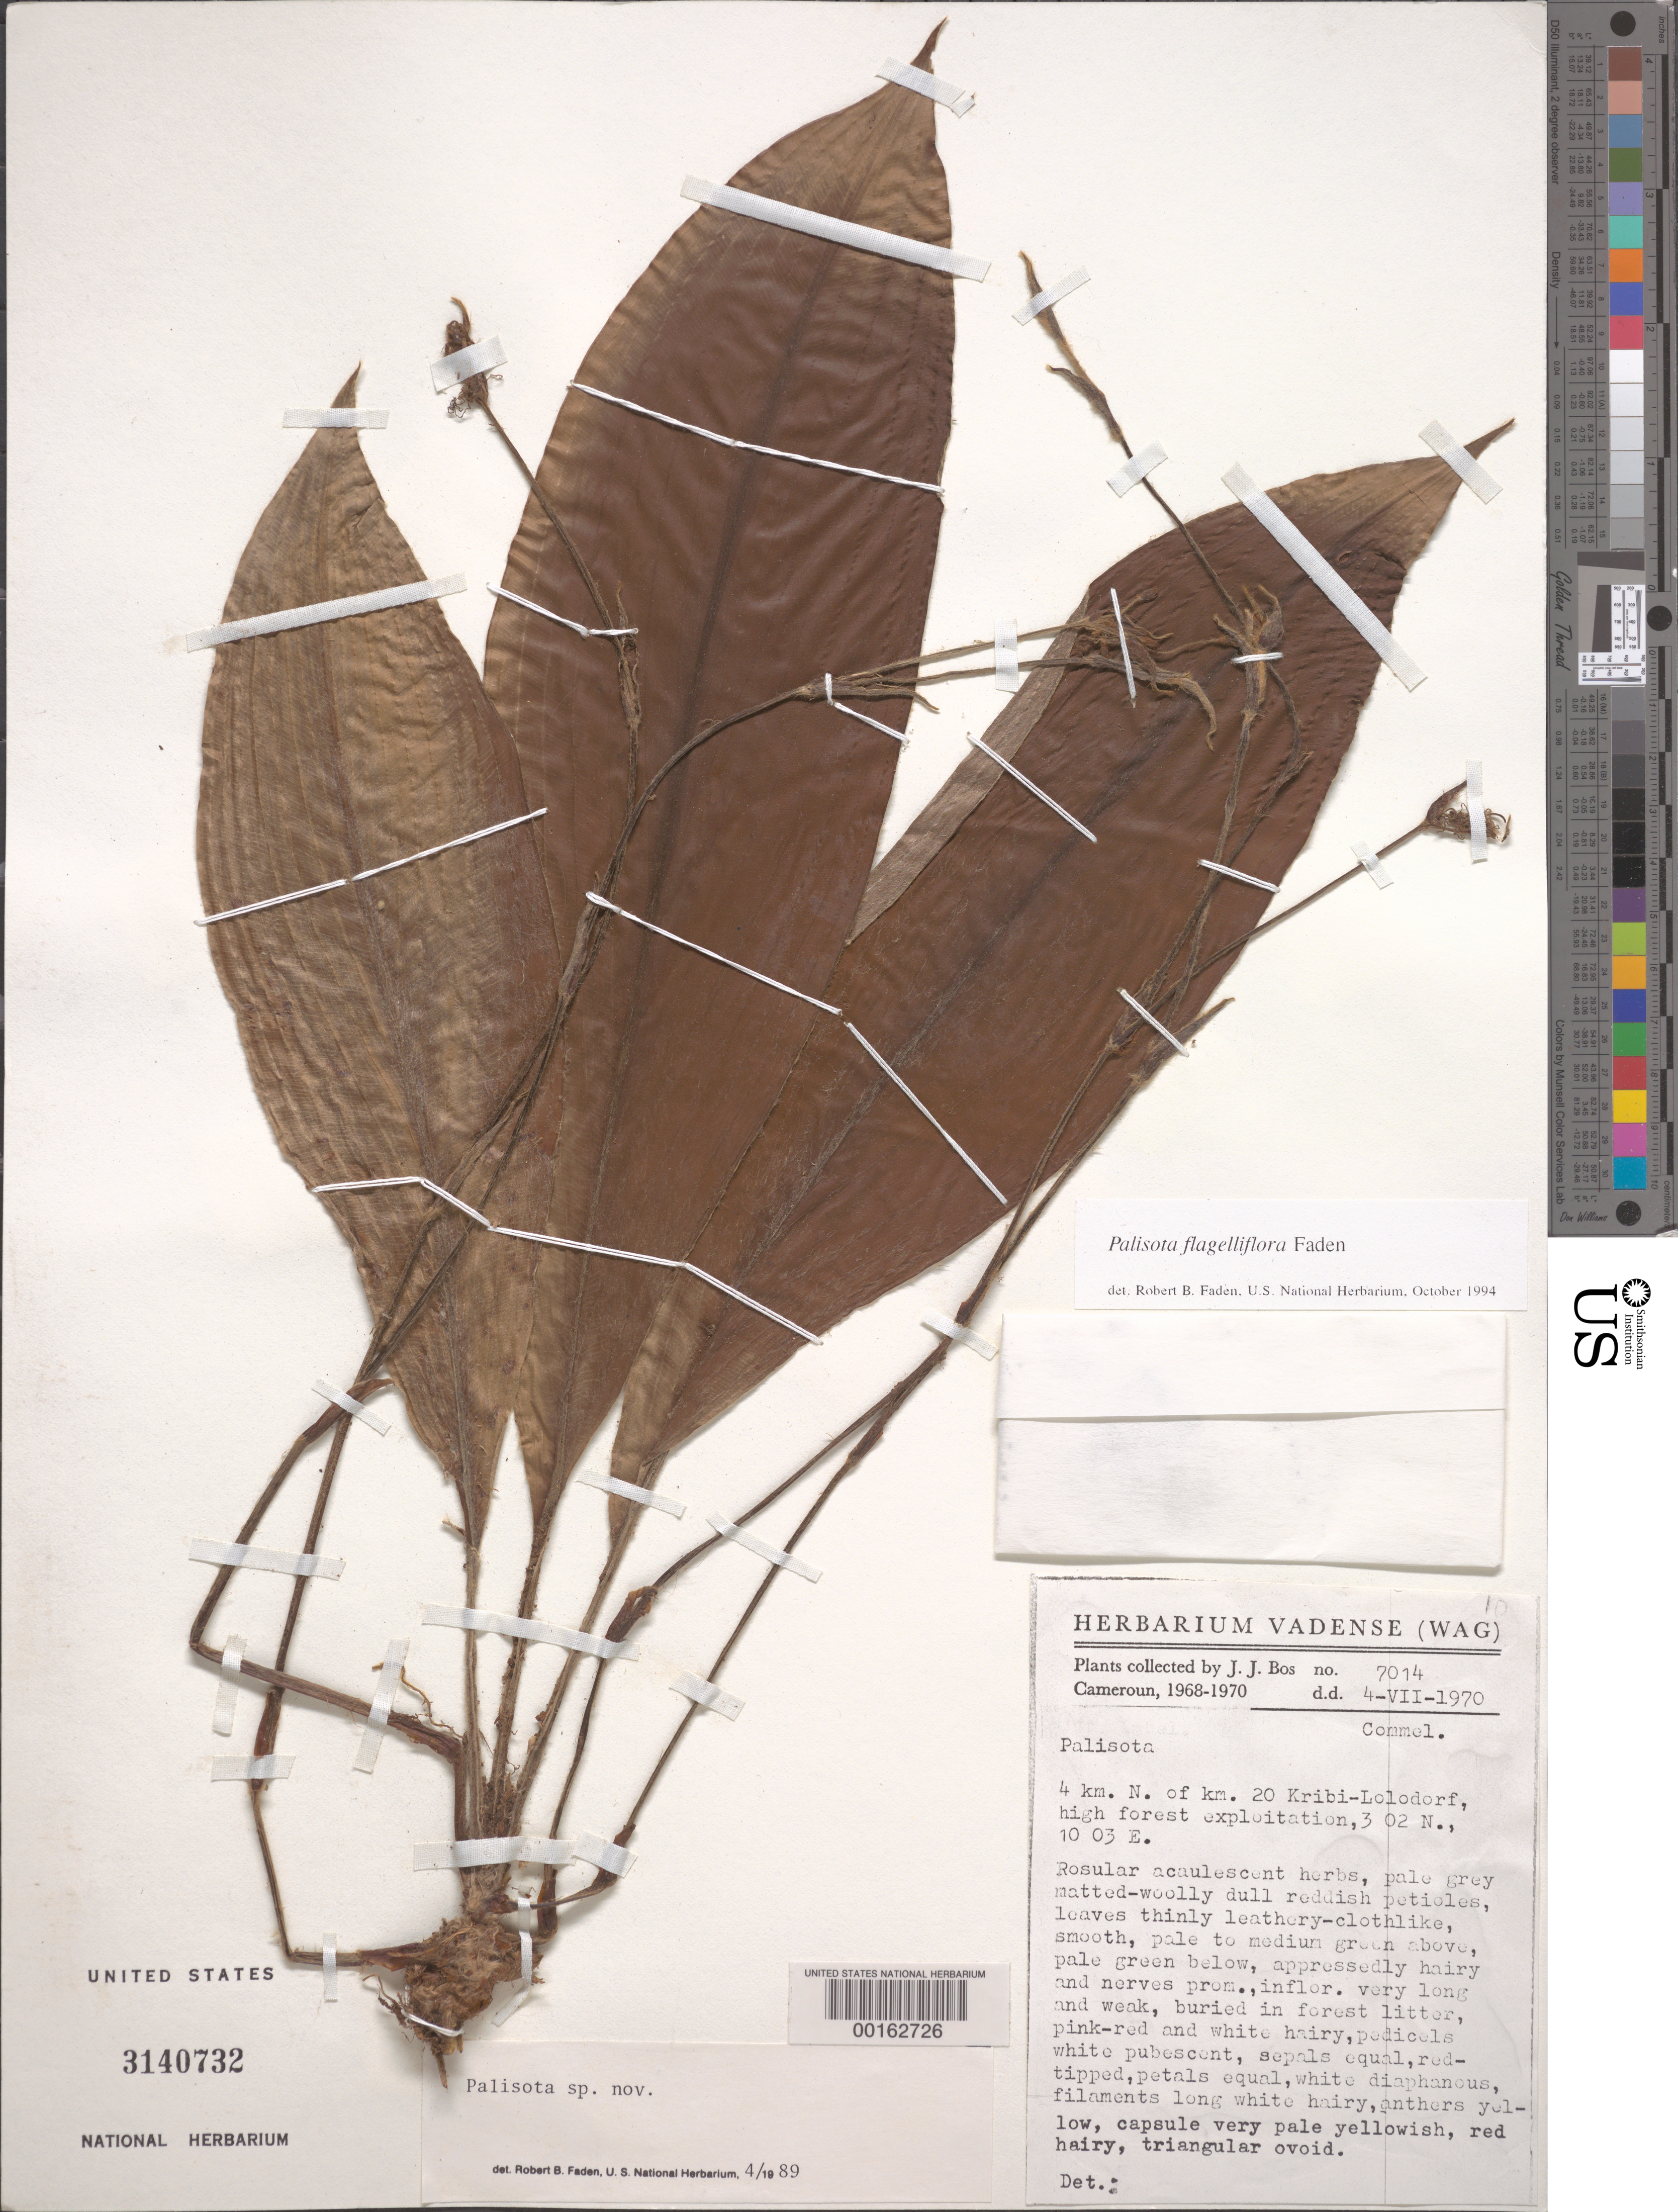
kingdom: Plantae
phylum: Tracheophyta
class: Liliopsida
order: Commelinales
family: Commelinaceae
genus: Palisota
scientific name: Palisota flagelliflora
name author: Faden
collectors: J. J. Bos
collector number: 7014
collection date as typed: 04 Jul 1970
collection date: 1970-07-04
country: Cameroon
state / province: Sud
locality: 4 km n of kribi-lolodorf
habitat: High forest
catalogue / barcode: US 3140732